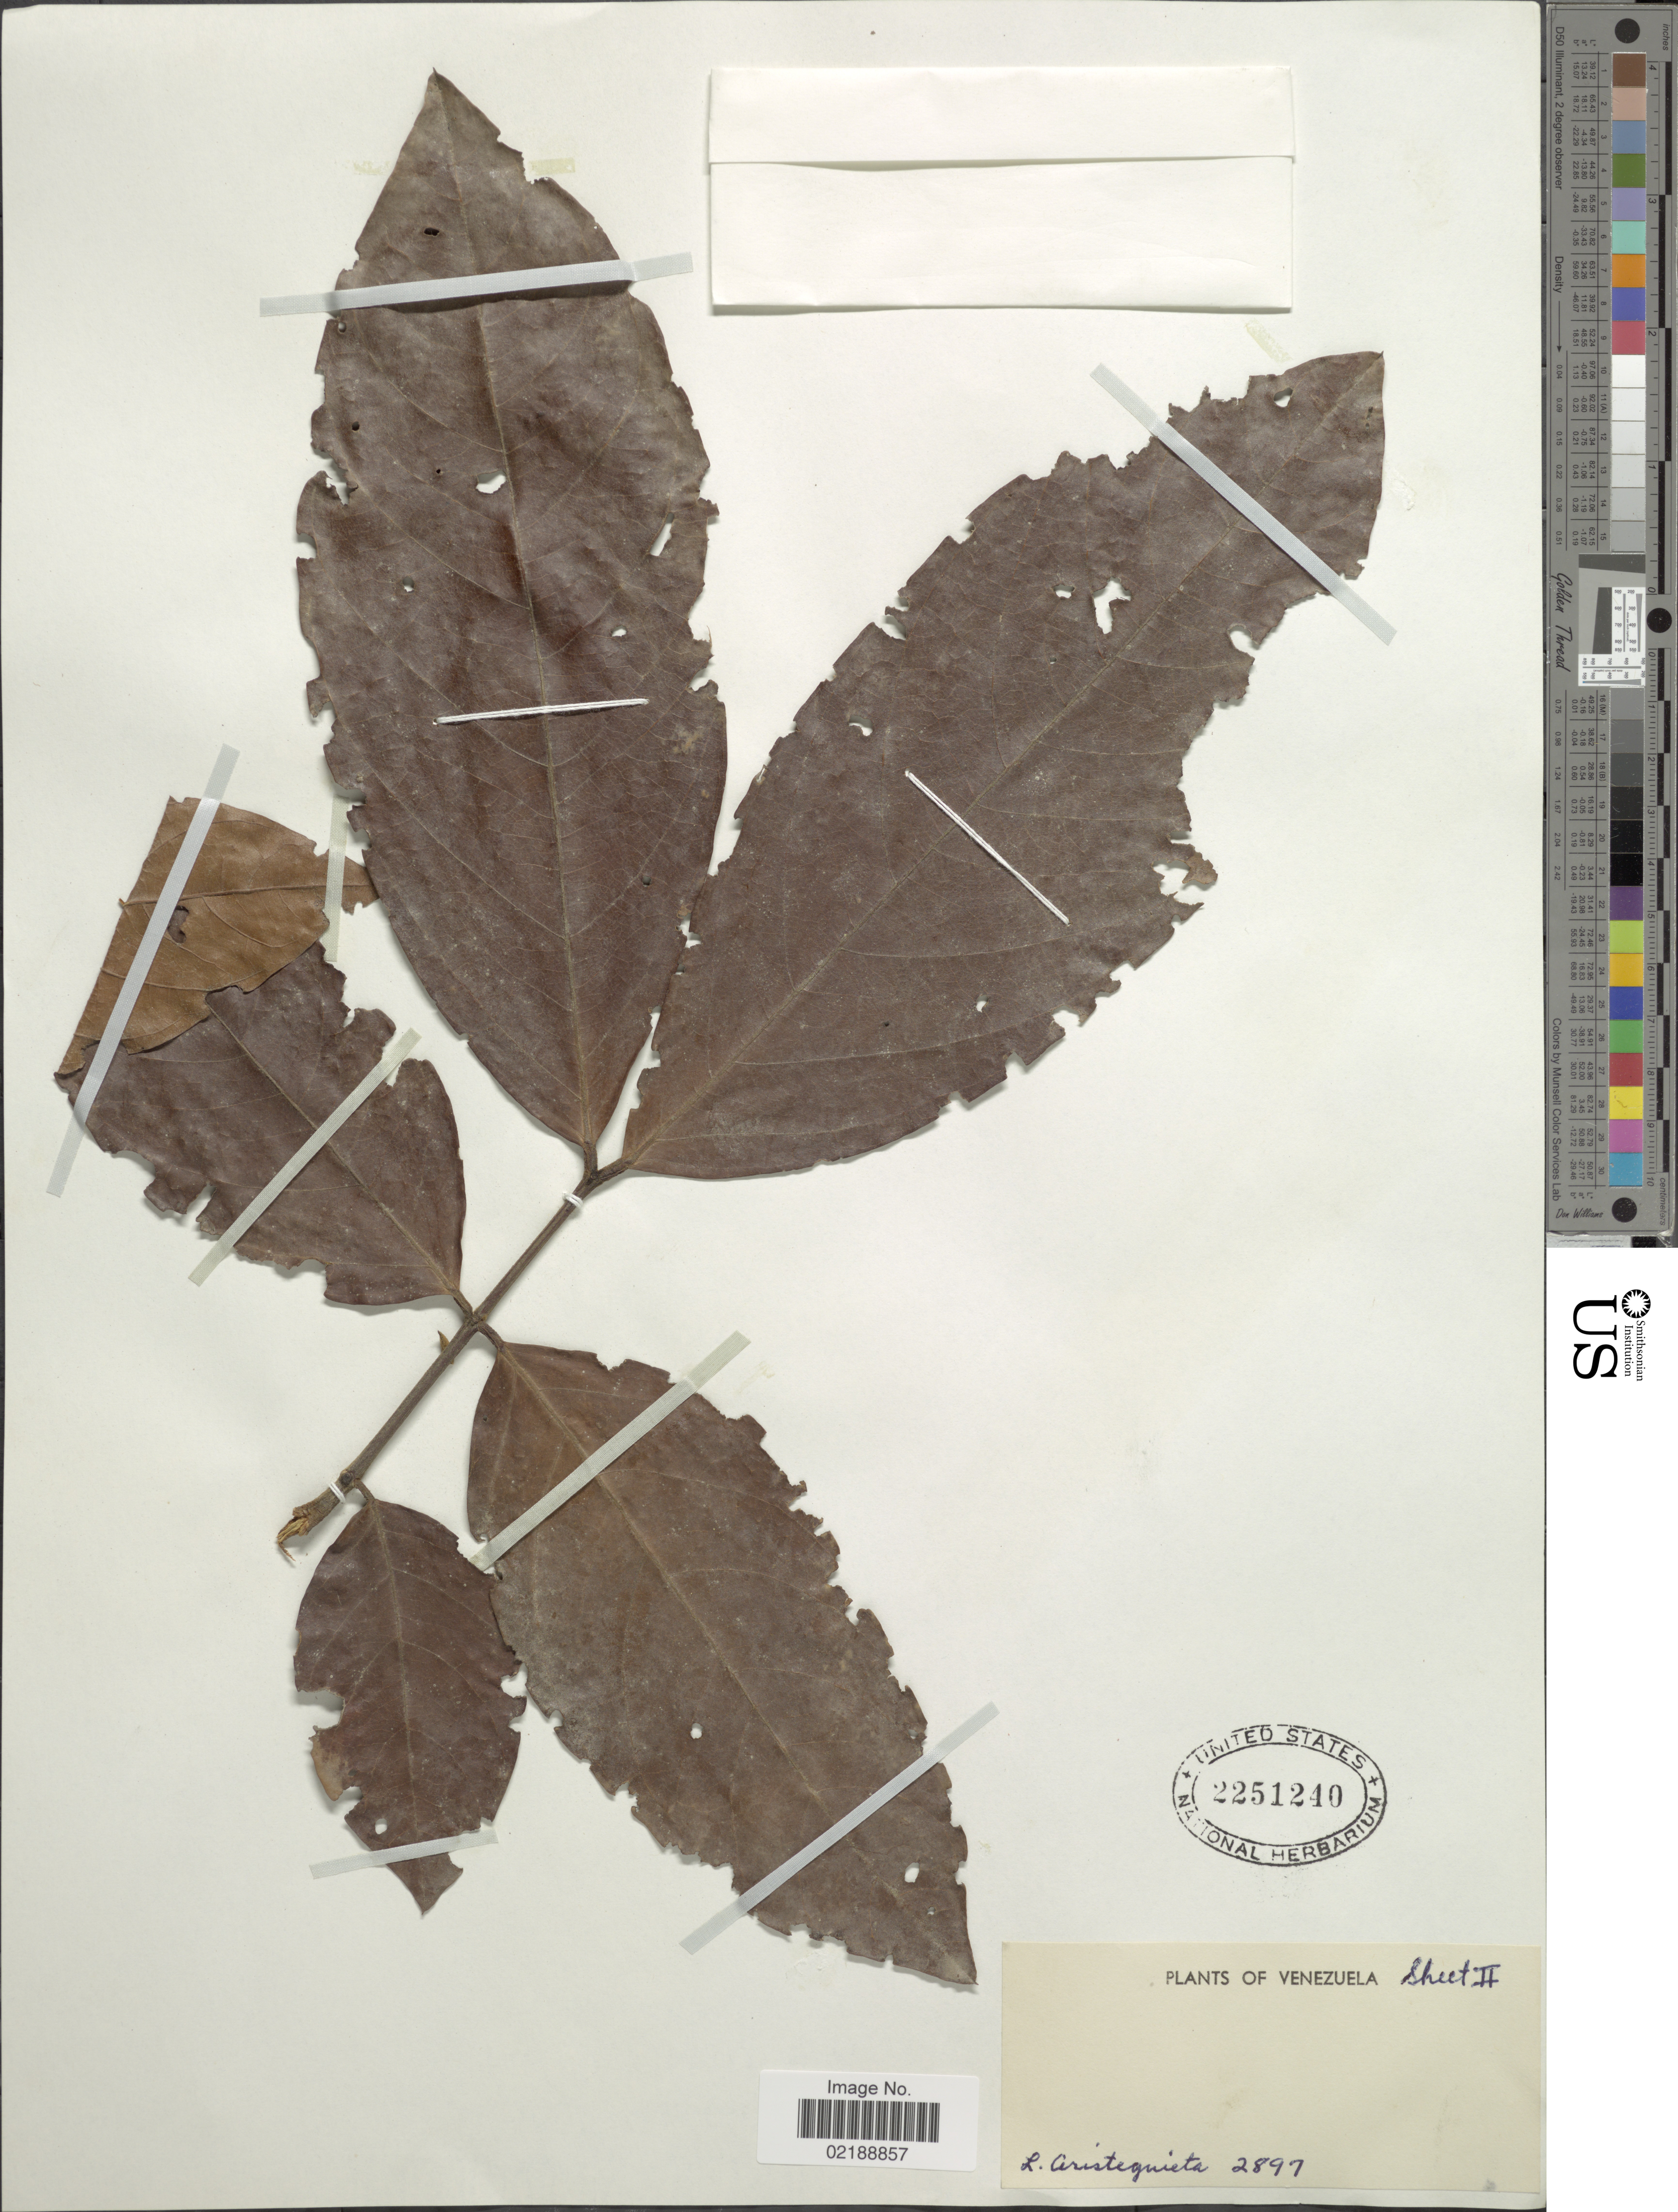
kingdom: Plantae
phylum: Tracheophyta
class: Magnoliopsida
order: Fabales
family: Fabaceae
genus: Inga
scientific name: Inga nobilis subsp. quaternata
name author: (Poepp. & Endl.) T.D. Penn.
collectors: L. Aristeguieta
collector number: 2897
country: Venezuela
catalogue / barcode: US 2251240